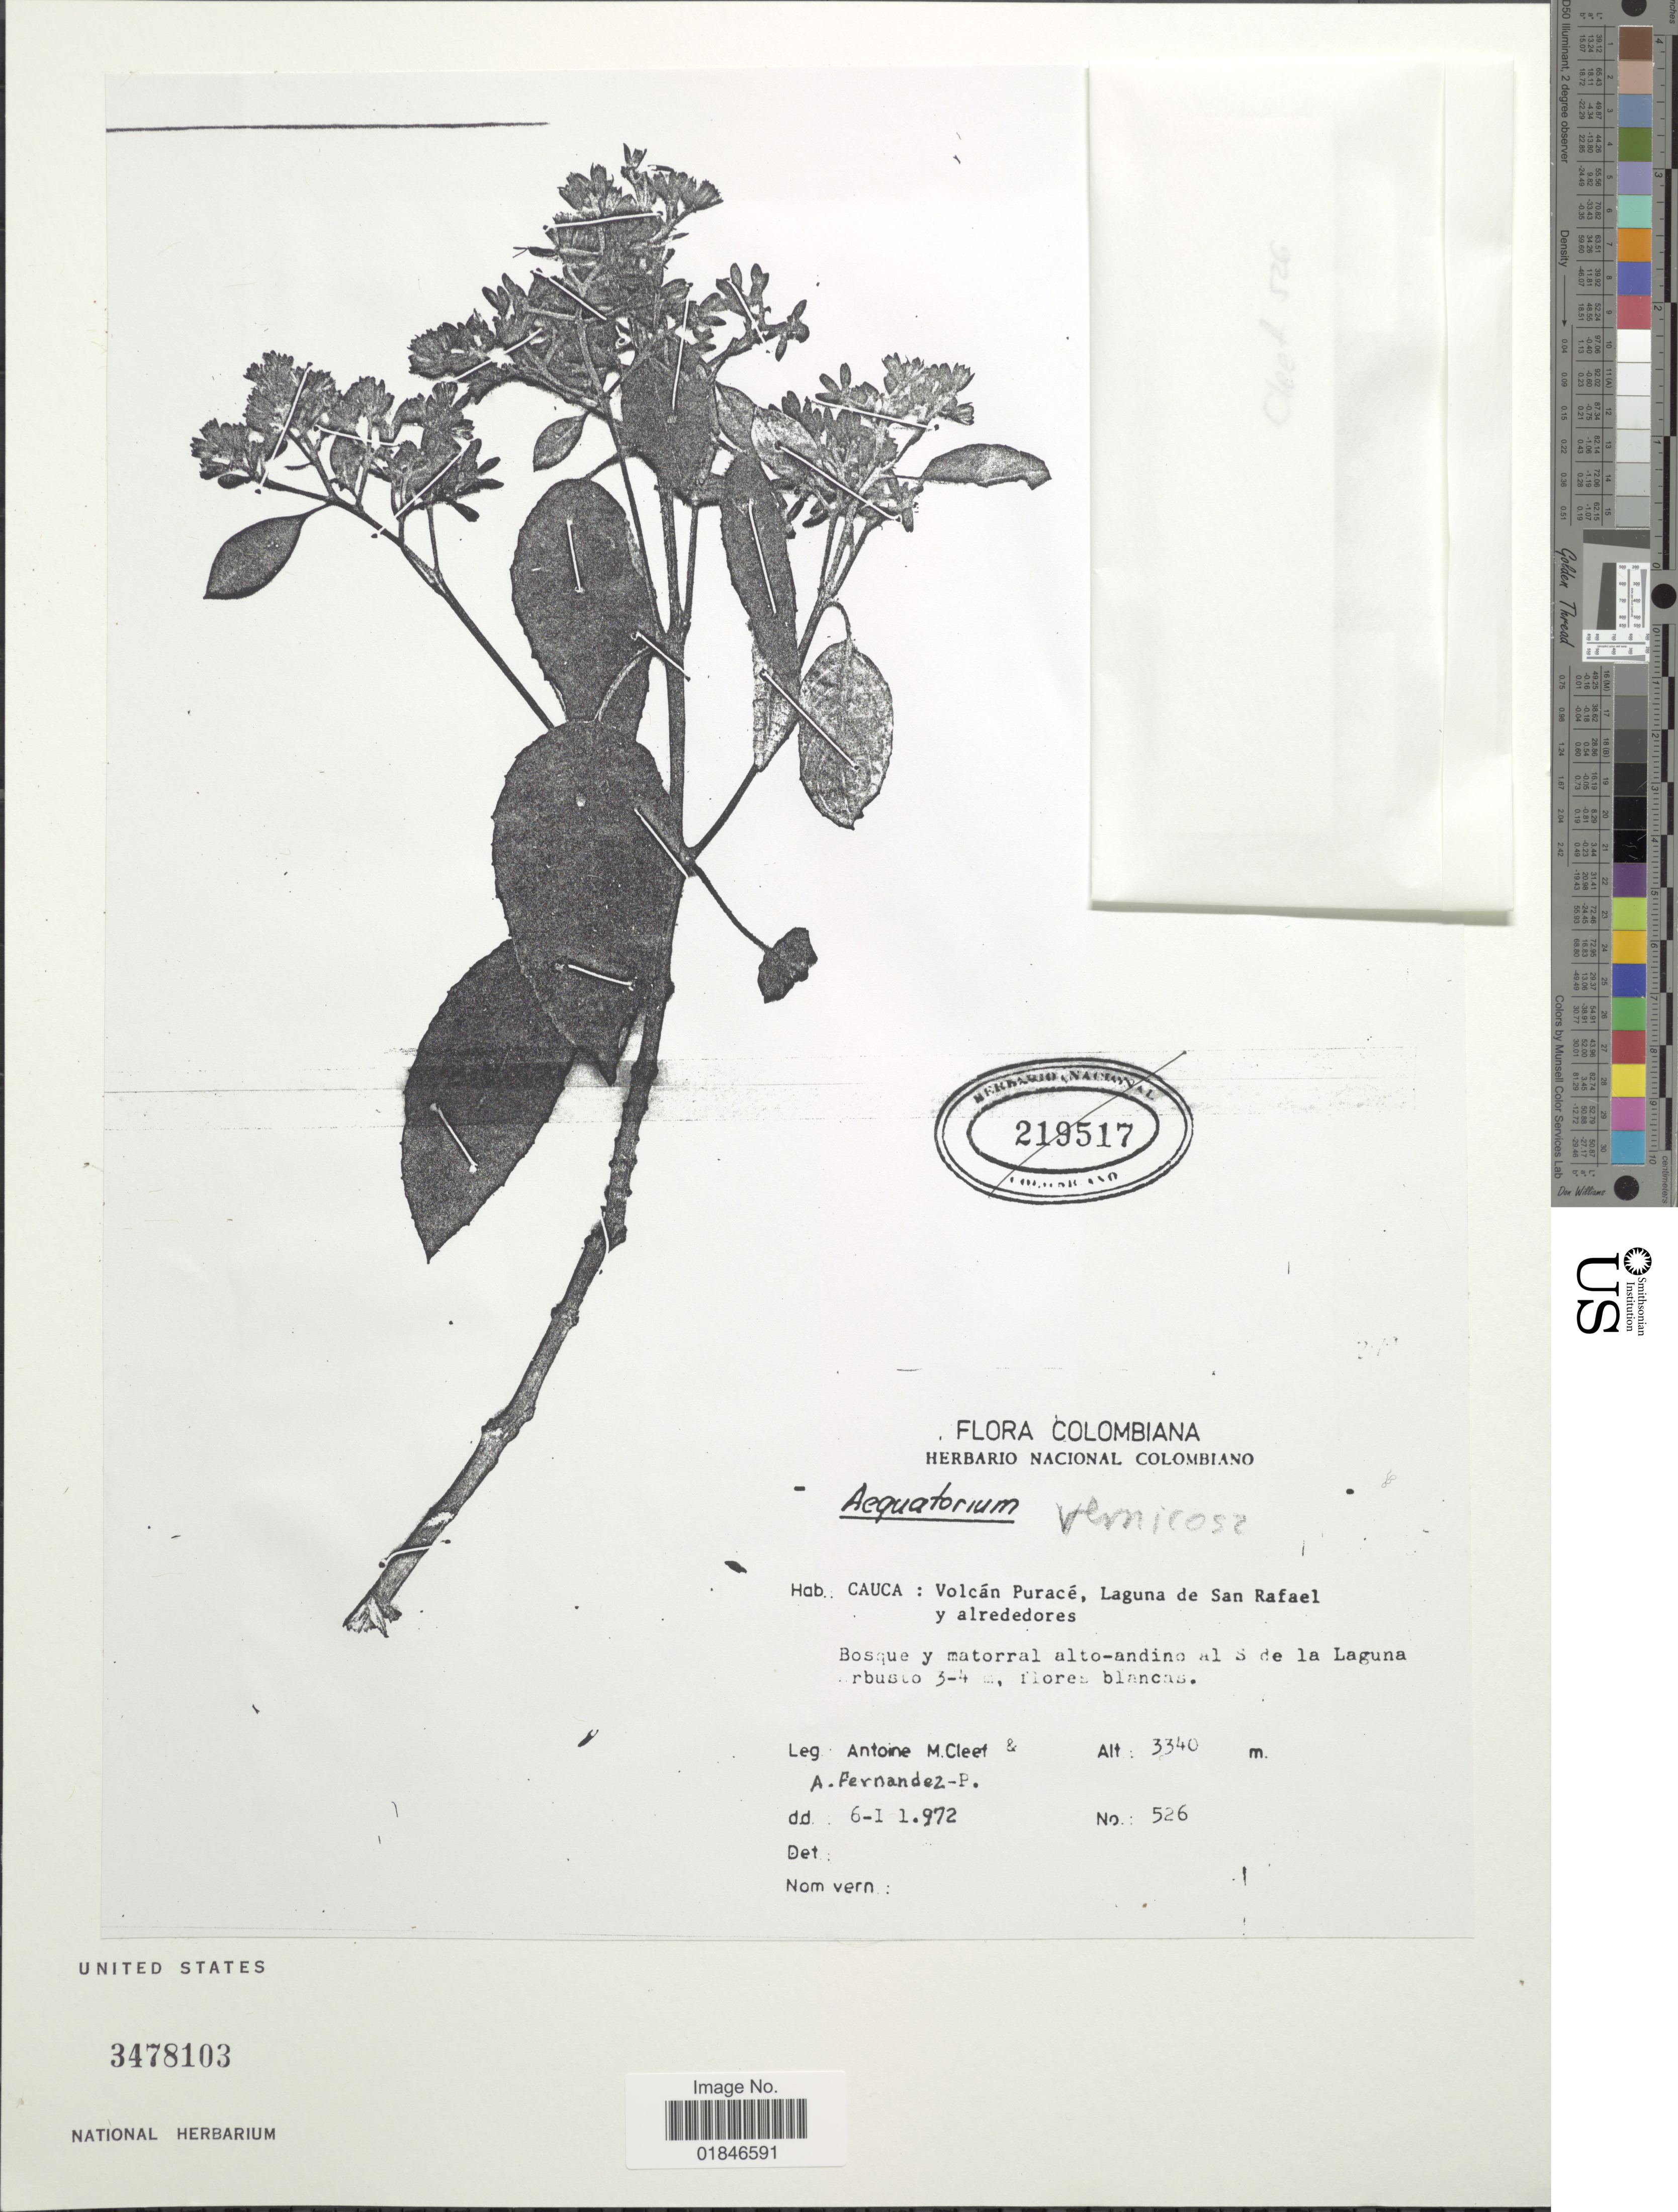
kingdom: Plantae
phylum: Tracheophyta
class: Magnoliopsida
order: Asterales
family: Asteraceae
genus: Aequatorium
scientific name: Aequatorium verrucosum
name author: (Wedd.) S. Díaz & Cuatrec.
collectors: A. M. Cleef & A. Fernández-Pérez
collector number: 526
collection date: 1972-01-06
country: Colombia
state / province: Cauca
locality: Cauca: Volcan Purace. Laguna de San Rafael y alrededores.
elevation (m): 3340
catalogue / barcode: US 3478103